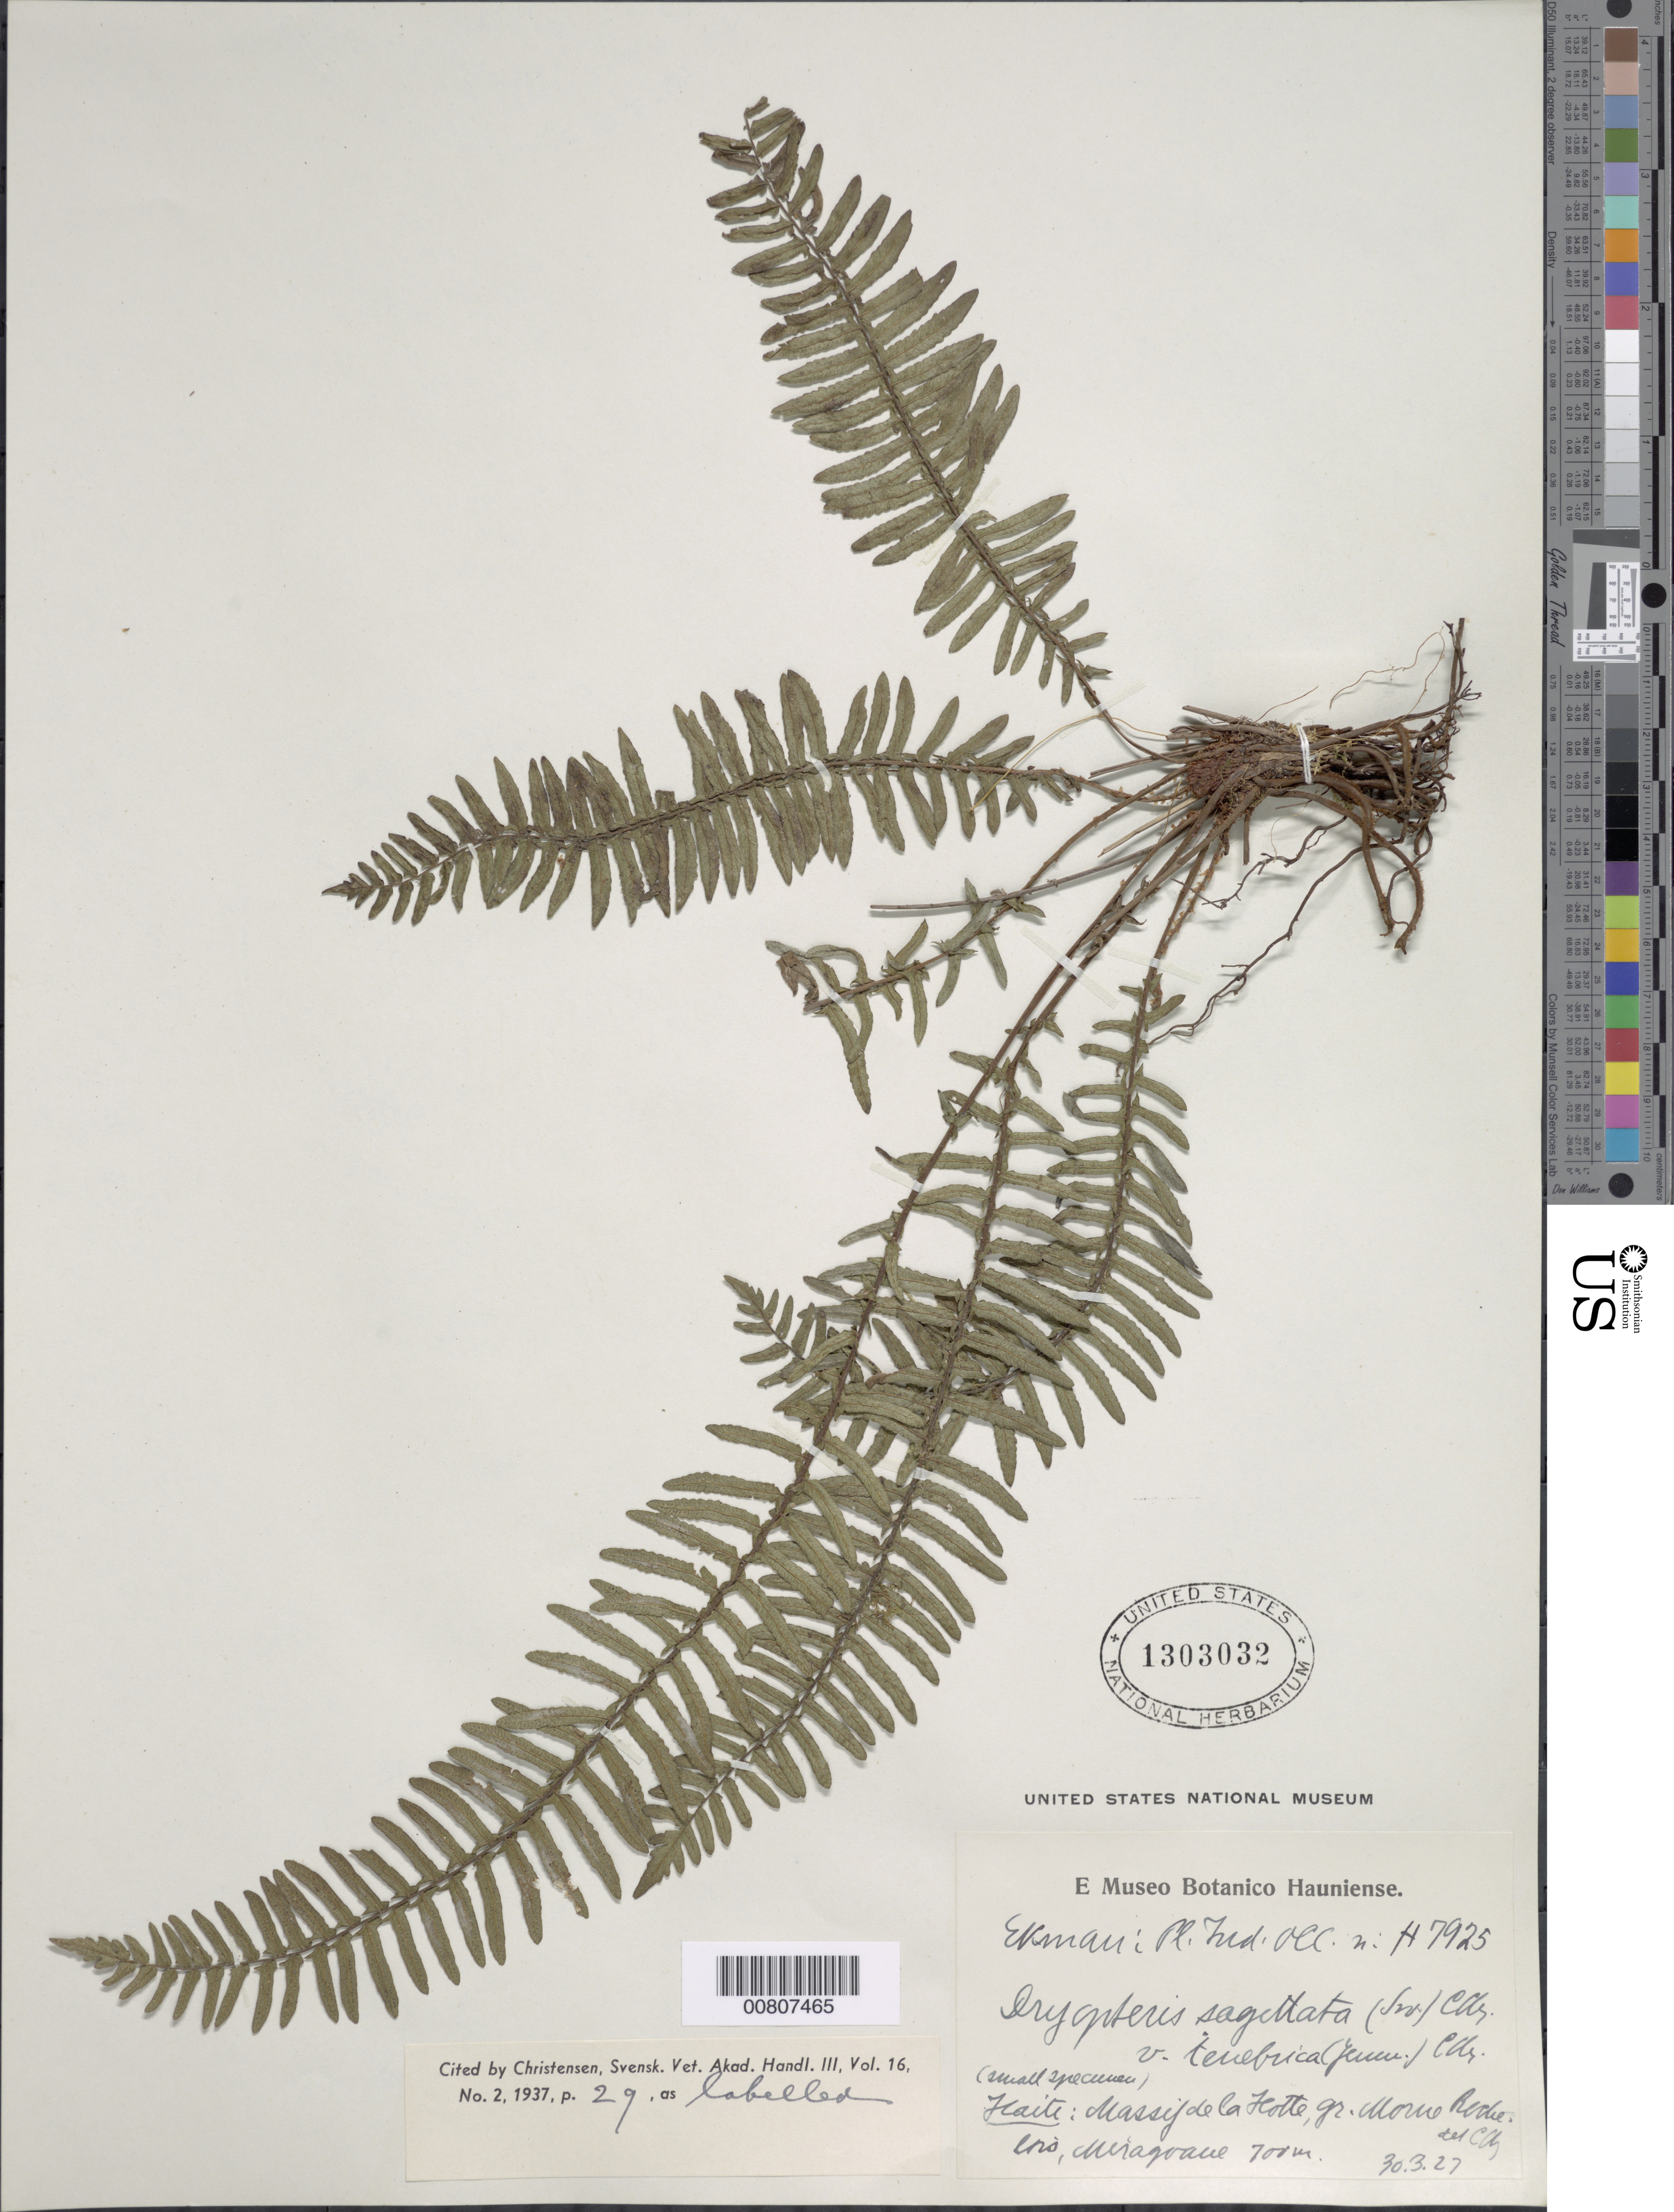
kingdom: Plantae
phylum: Tracheophyta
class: Polypodiopsida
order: Polypodiales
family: Thelypteridaceae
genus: Goniopteris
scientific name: Goniopteris sagittata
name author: (Sw.) Pic. Serm.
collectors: E. L. Ekman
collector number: H 7925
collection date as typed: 30 Mar 1927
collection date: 1927-03-30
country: Haiti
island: Hispaniola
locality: Massif de la Hotte, gr. Morne Rochelois, Miragoane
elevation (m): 700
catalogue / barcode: US 1303032